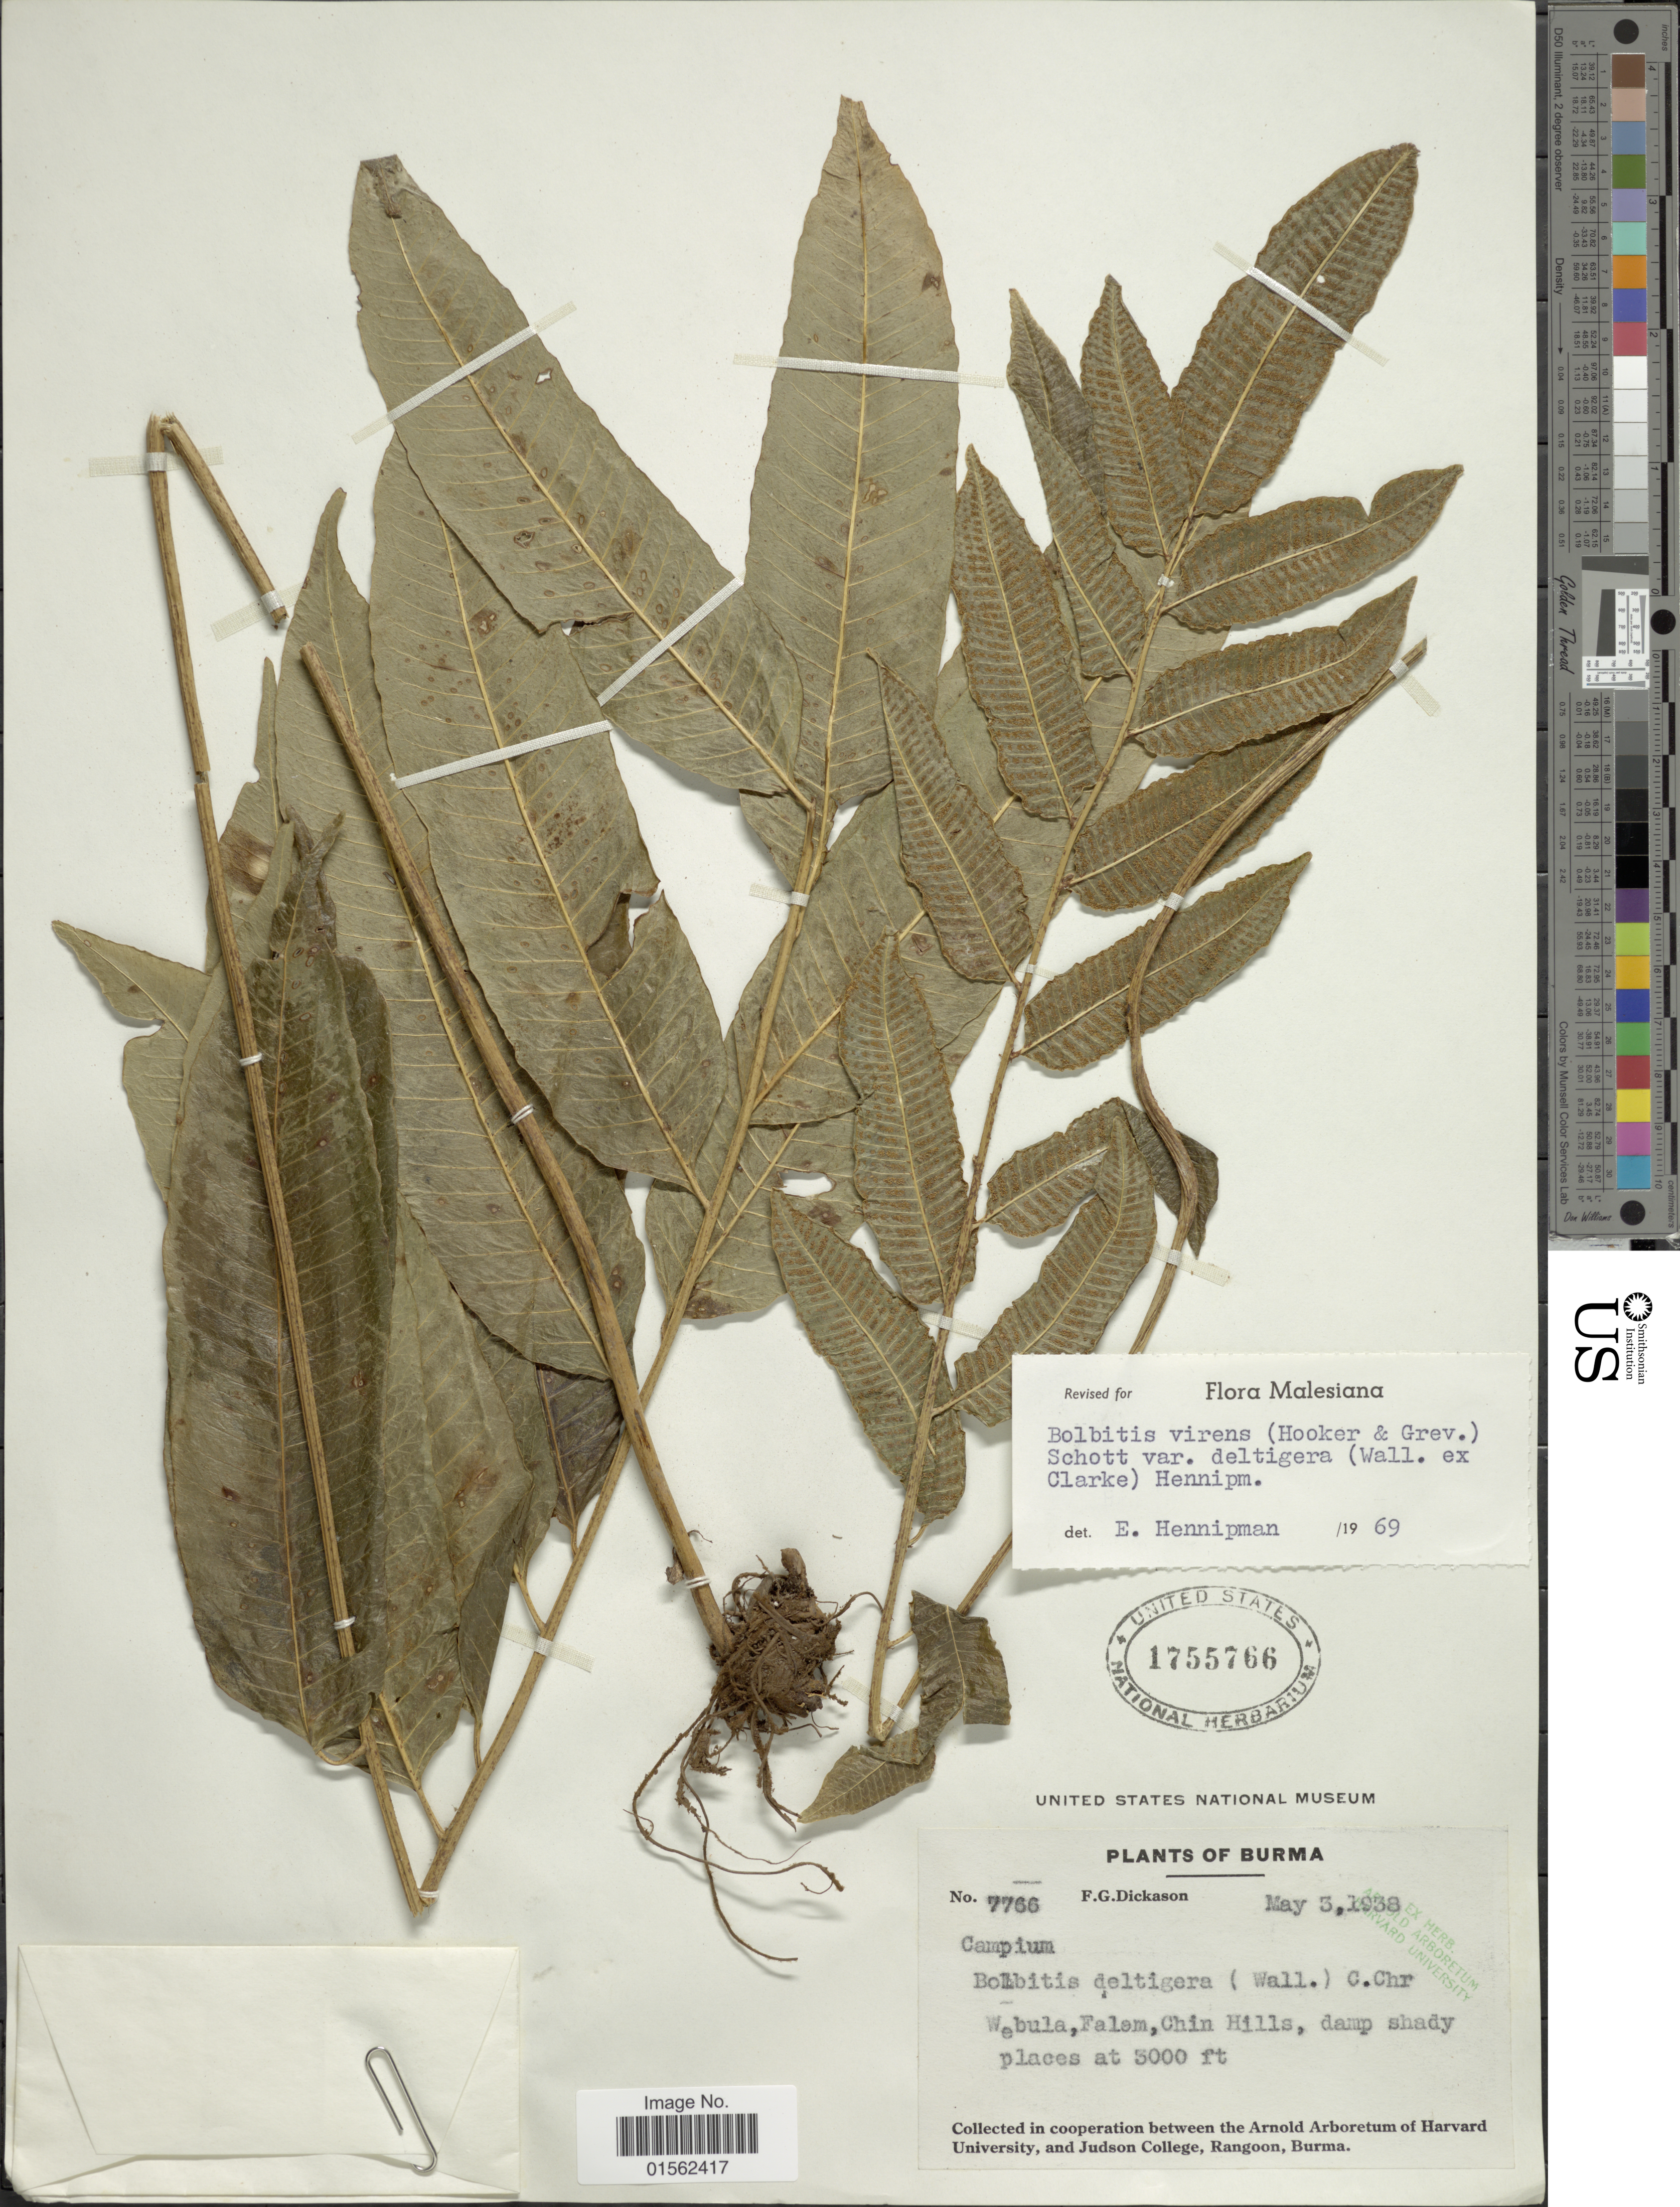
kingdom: Plantae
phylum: Tracheophyta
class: Polypodiopsida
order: Polypodiales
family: Dryopteridaceae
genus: Bolbitis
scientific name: Bolbitis virens var. deltigera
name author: (Wall. ex Clarke) Hennipman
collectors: F. Dickason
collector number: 7766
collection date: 1938-05-03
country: Myanmar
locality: Burma, Webula, Falem, Chin HIlls, damp shady places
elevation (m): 914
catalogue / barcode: US 1755766